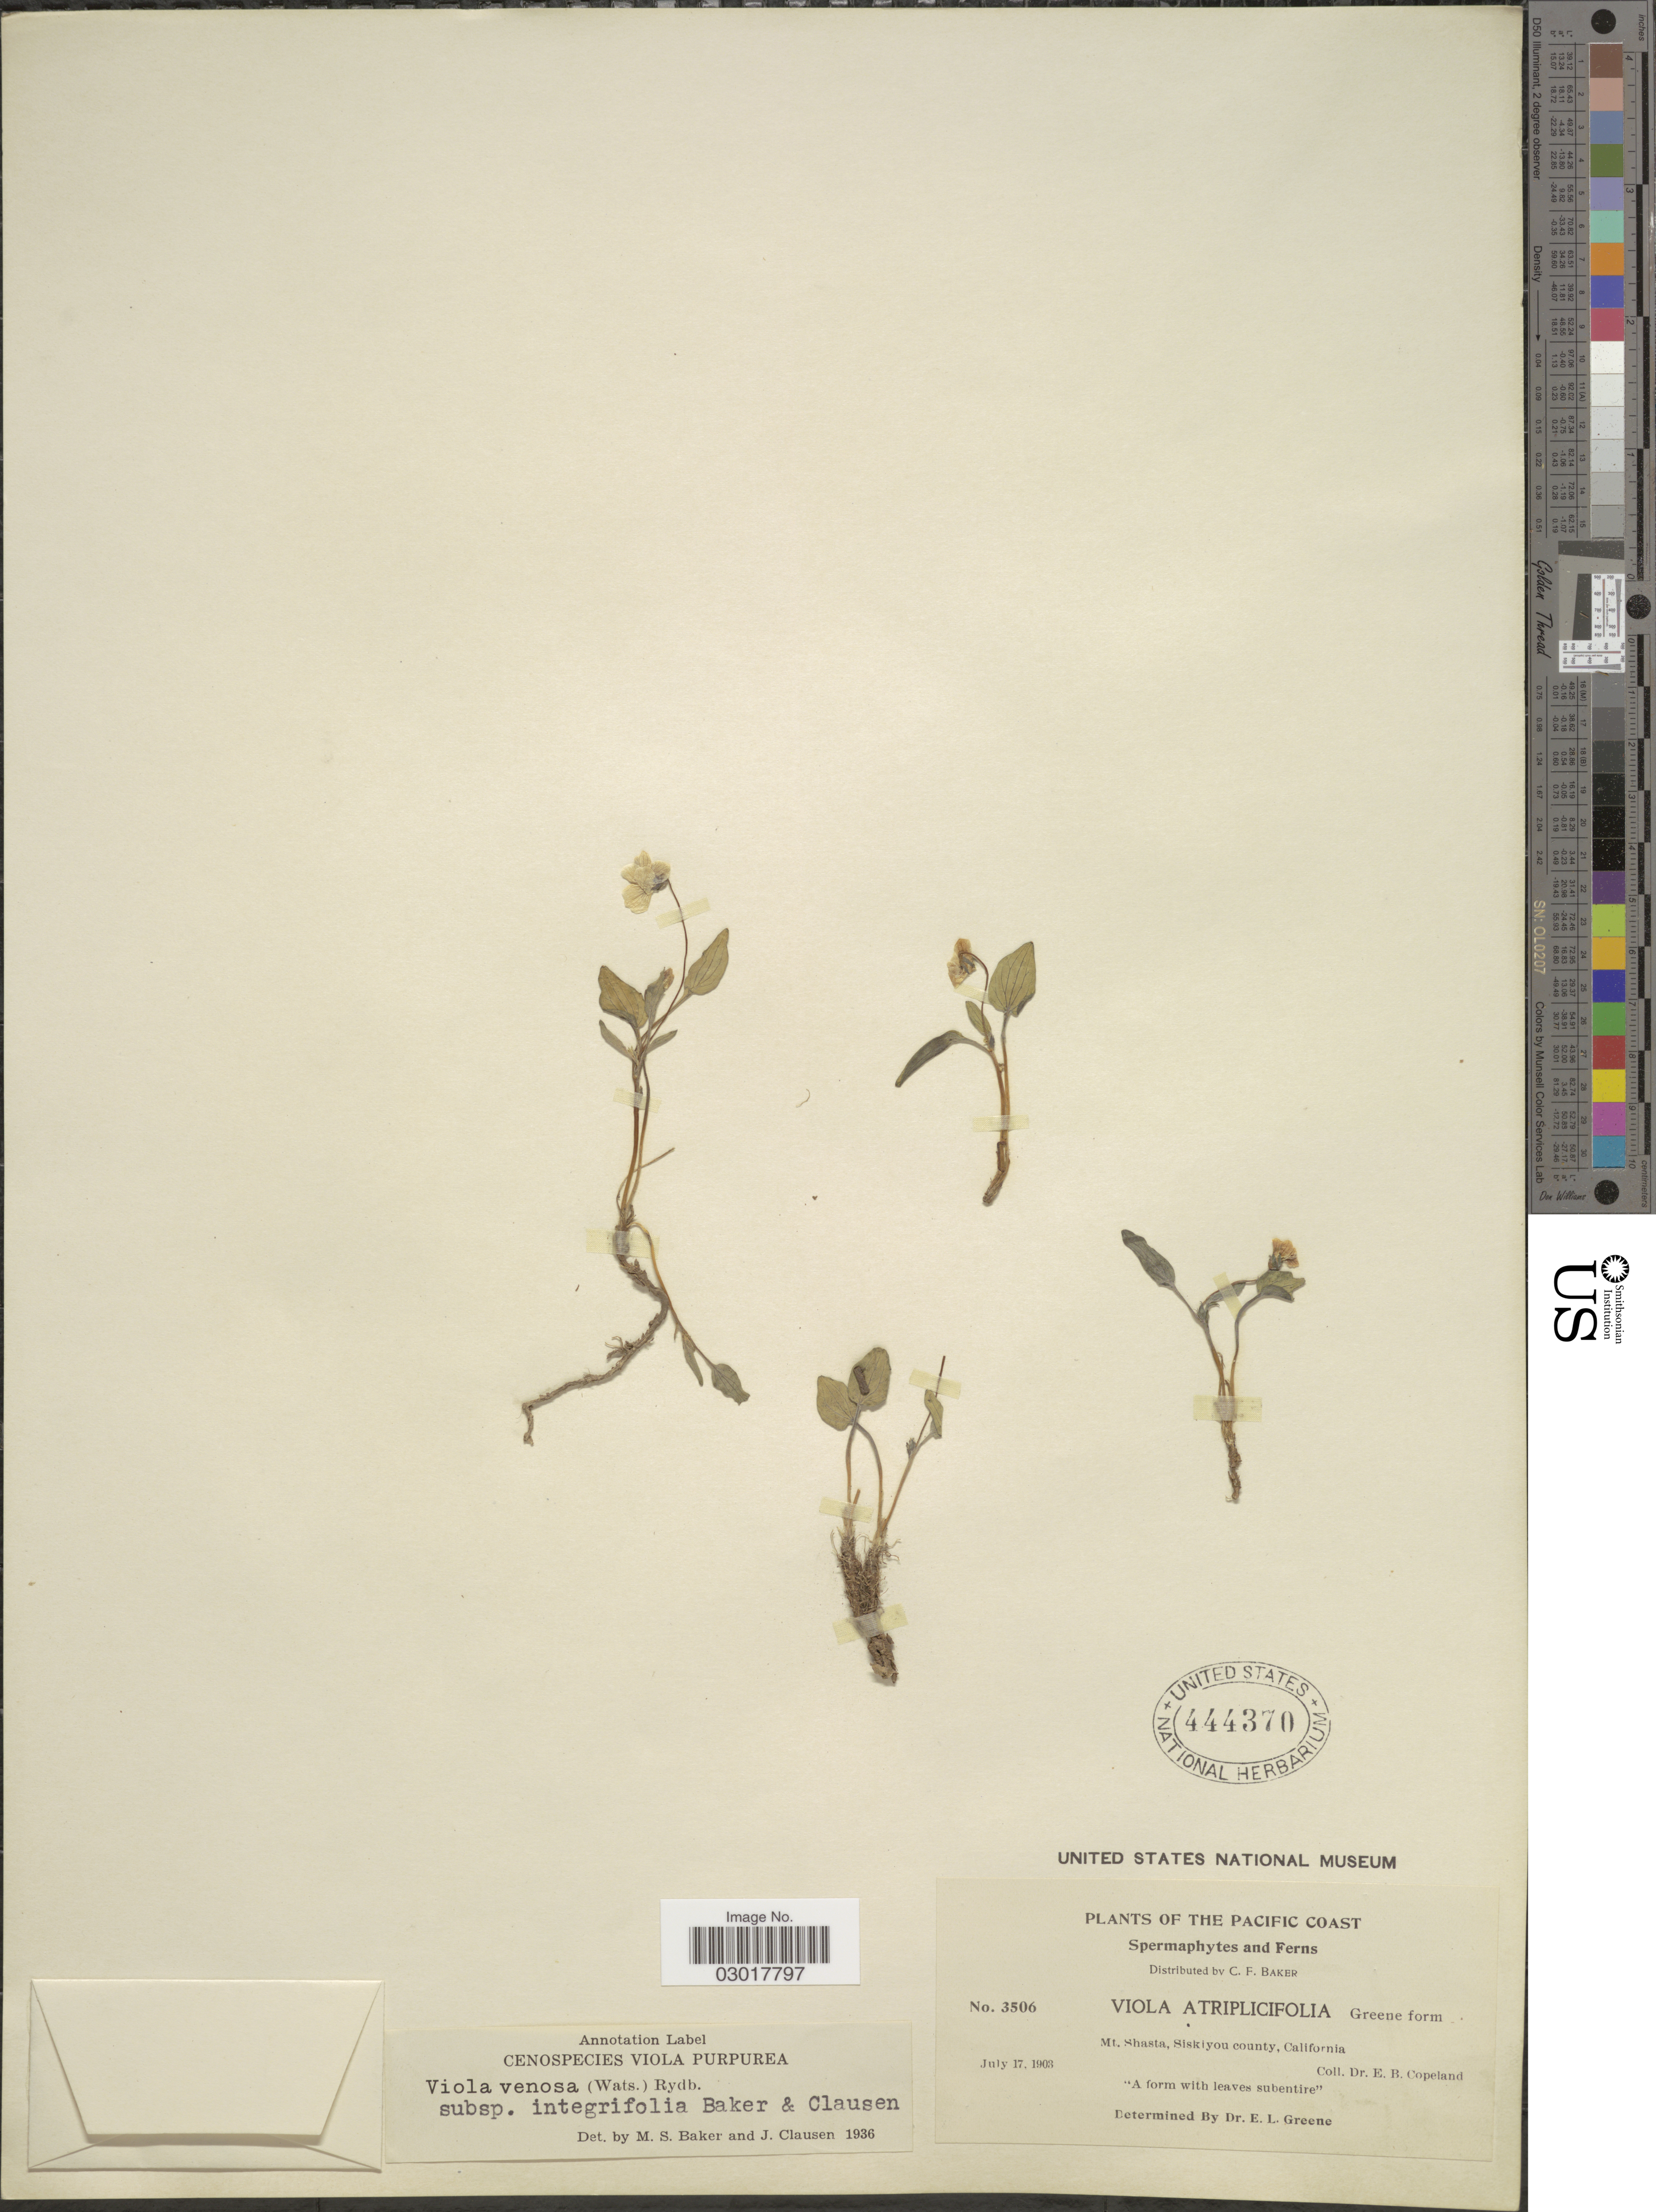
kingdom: Plantae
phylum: Tracheophyta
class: Magnoliopsida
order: Malpighiales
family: Violaceae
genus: Viola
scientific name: Viola venosa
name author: (S. Watson) Rydb.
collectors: E. B. Copeland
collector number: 3506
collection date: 1903-07-17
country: United States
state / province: California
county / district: Siskiyou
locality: Mt. Shasta, Siskiyou county.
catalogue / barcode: US 444370